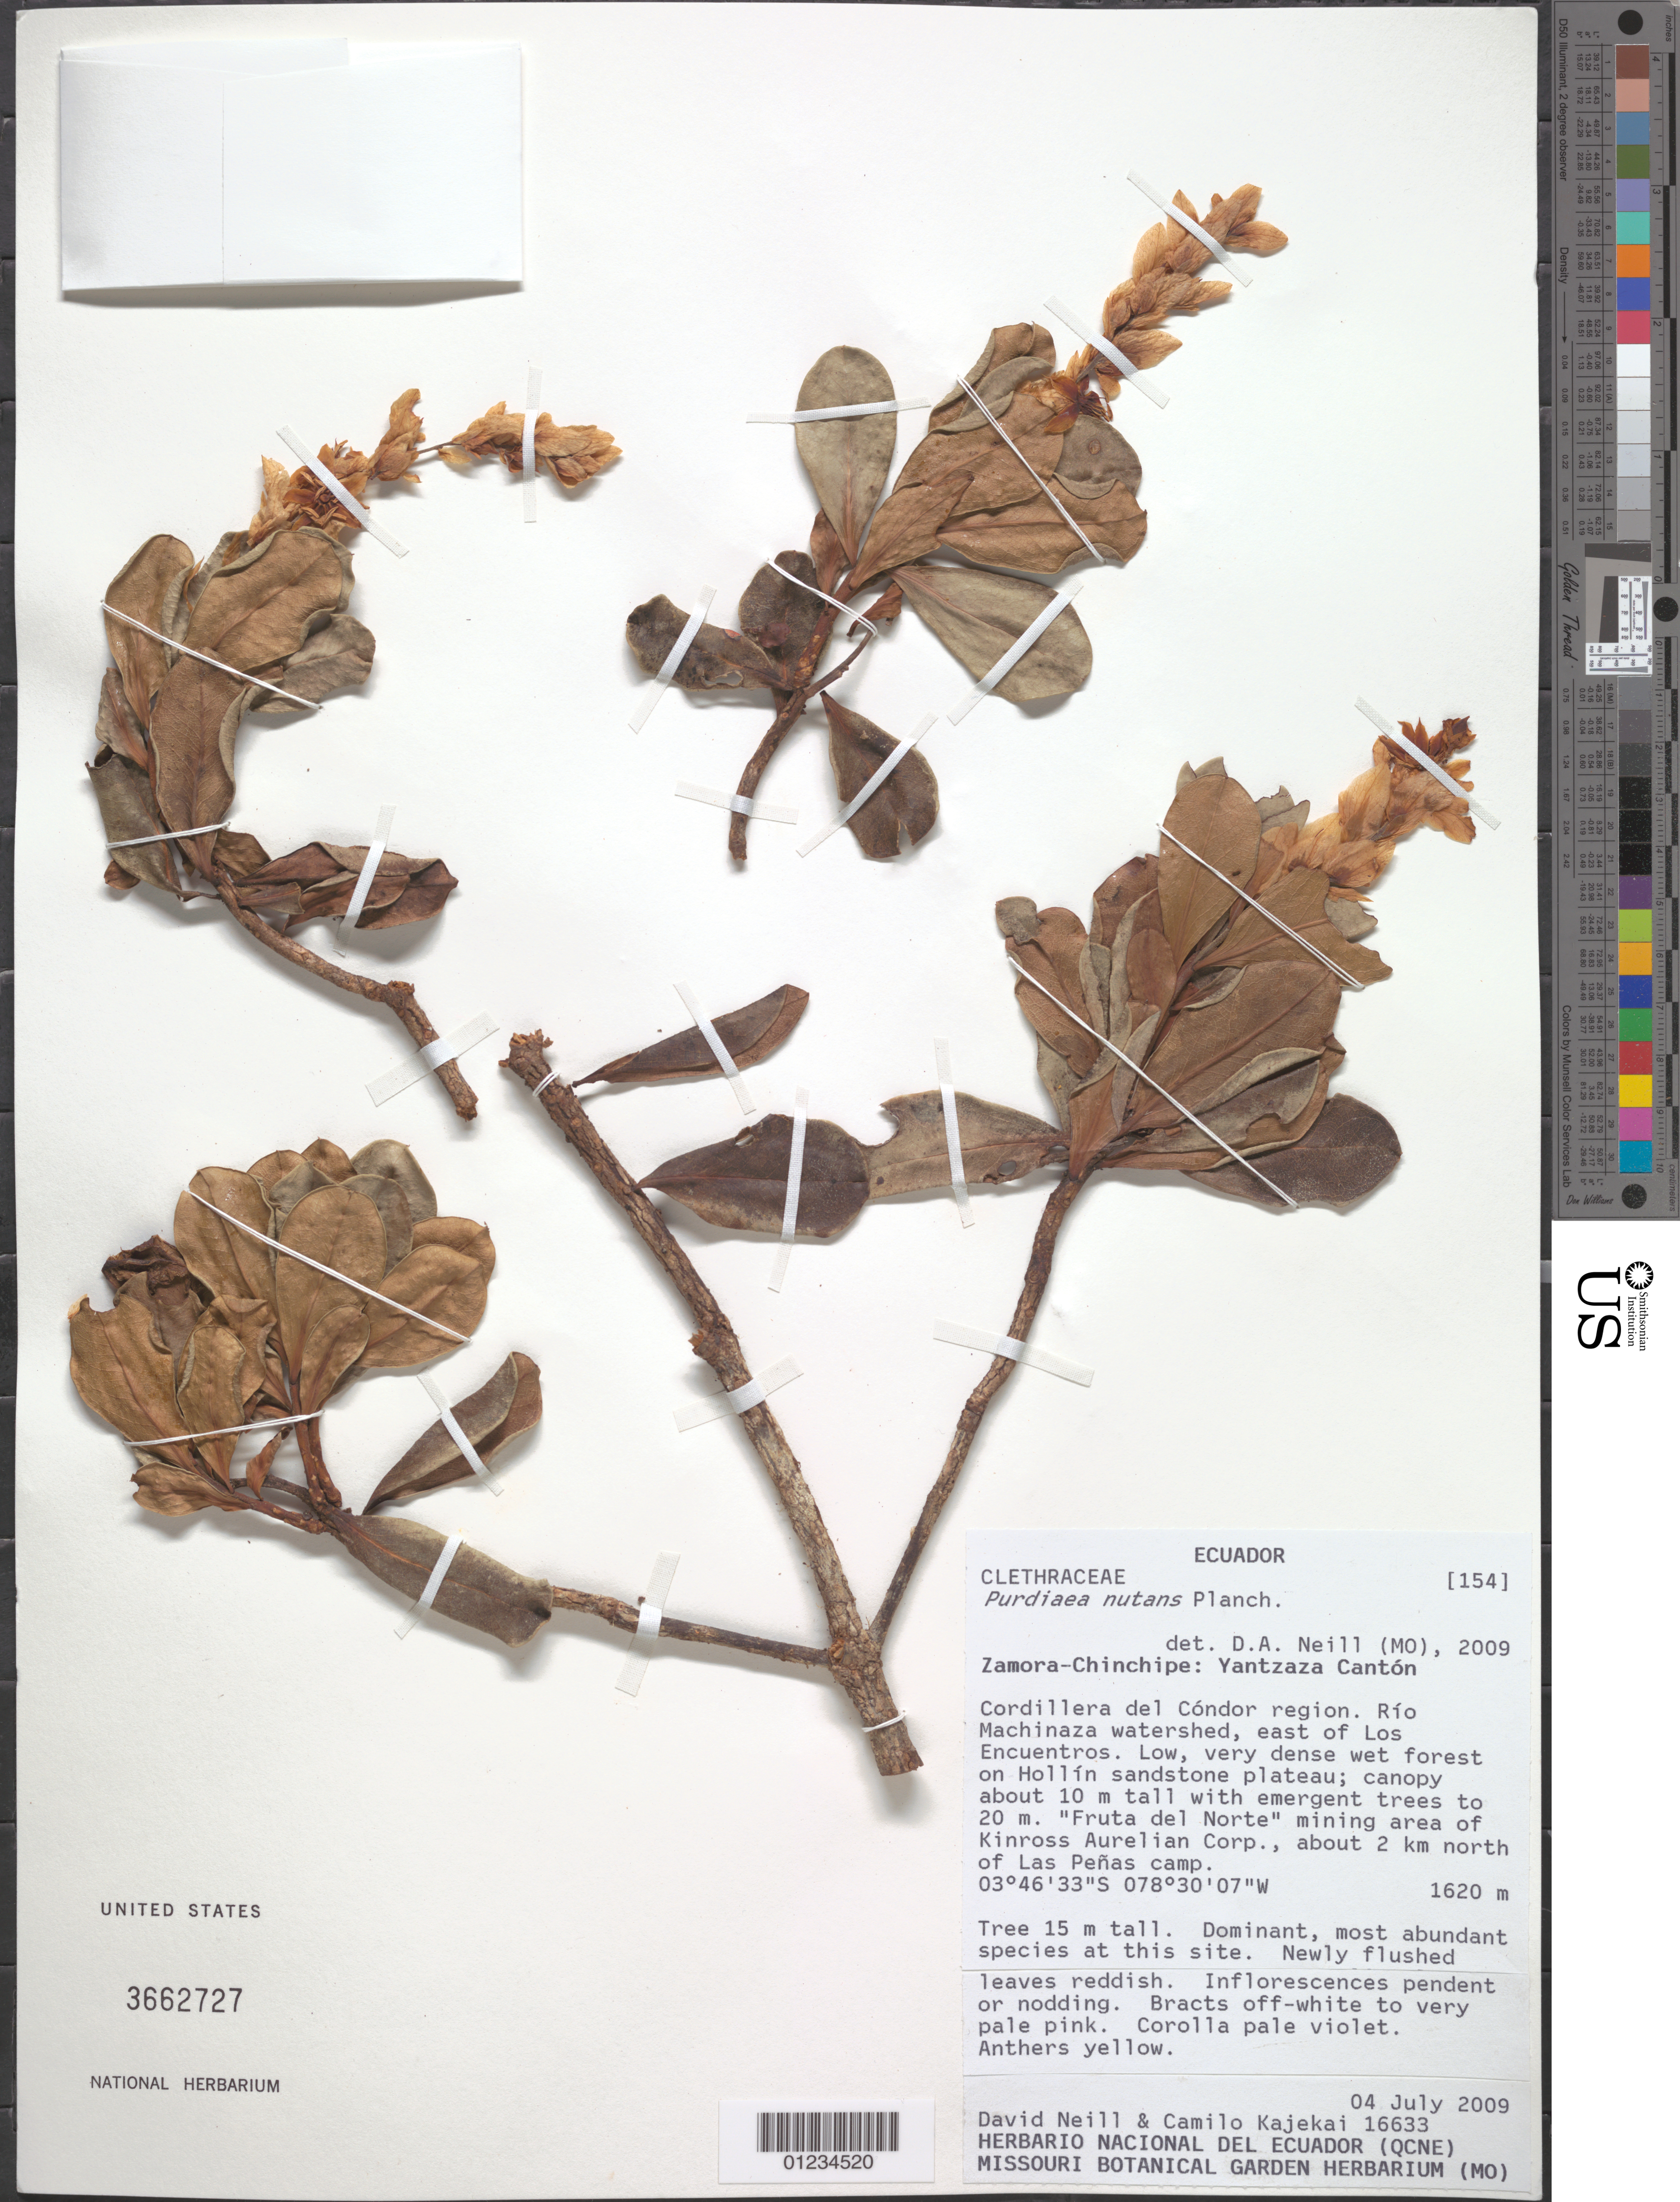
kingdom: Plantae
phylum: Tracheophyta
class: Magnoliopsida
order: Ericales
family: Clethraceae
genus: Purdiaea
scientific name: Purdiaea nutans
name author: Planch.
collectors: D. A. Neill & C. Kajekai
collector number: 16633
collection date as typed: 4 Jul 2009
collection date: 2009-07-04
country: Ecuador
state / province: Zamora-Chinchipe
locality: Yantzaza Canton: Cordillera del Condor region. Rio Machinaza watershed, east of Los Encuentros. Low, very dense wet forest on Hollin sandstone plateau; canopy about 10 m tall with emergent trees to 20 m. "Fruta del Norte" mining area of Kinross Aurelian Corp., about 2 km north of Las Penas camp.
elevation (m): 1620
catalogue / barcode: US 3662727